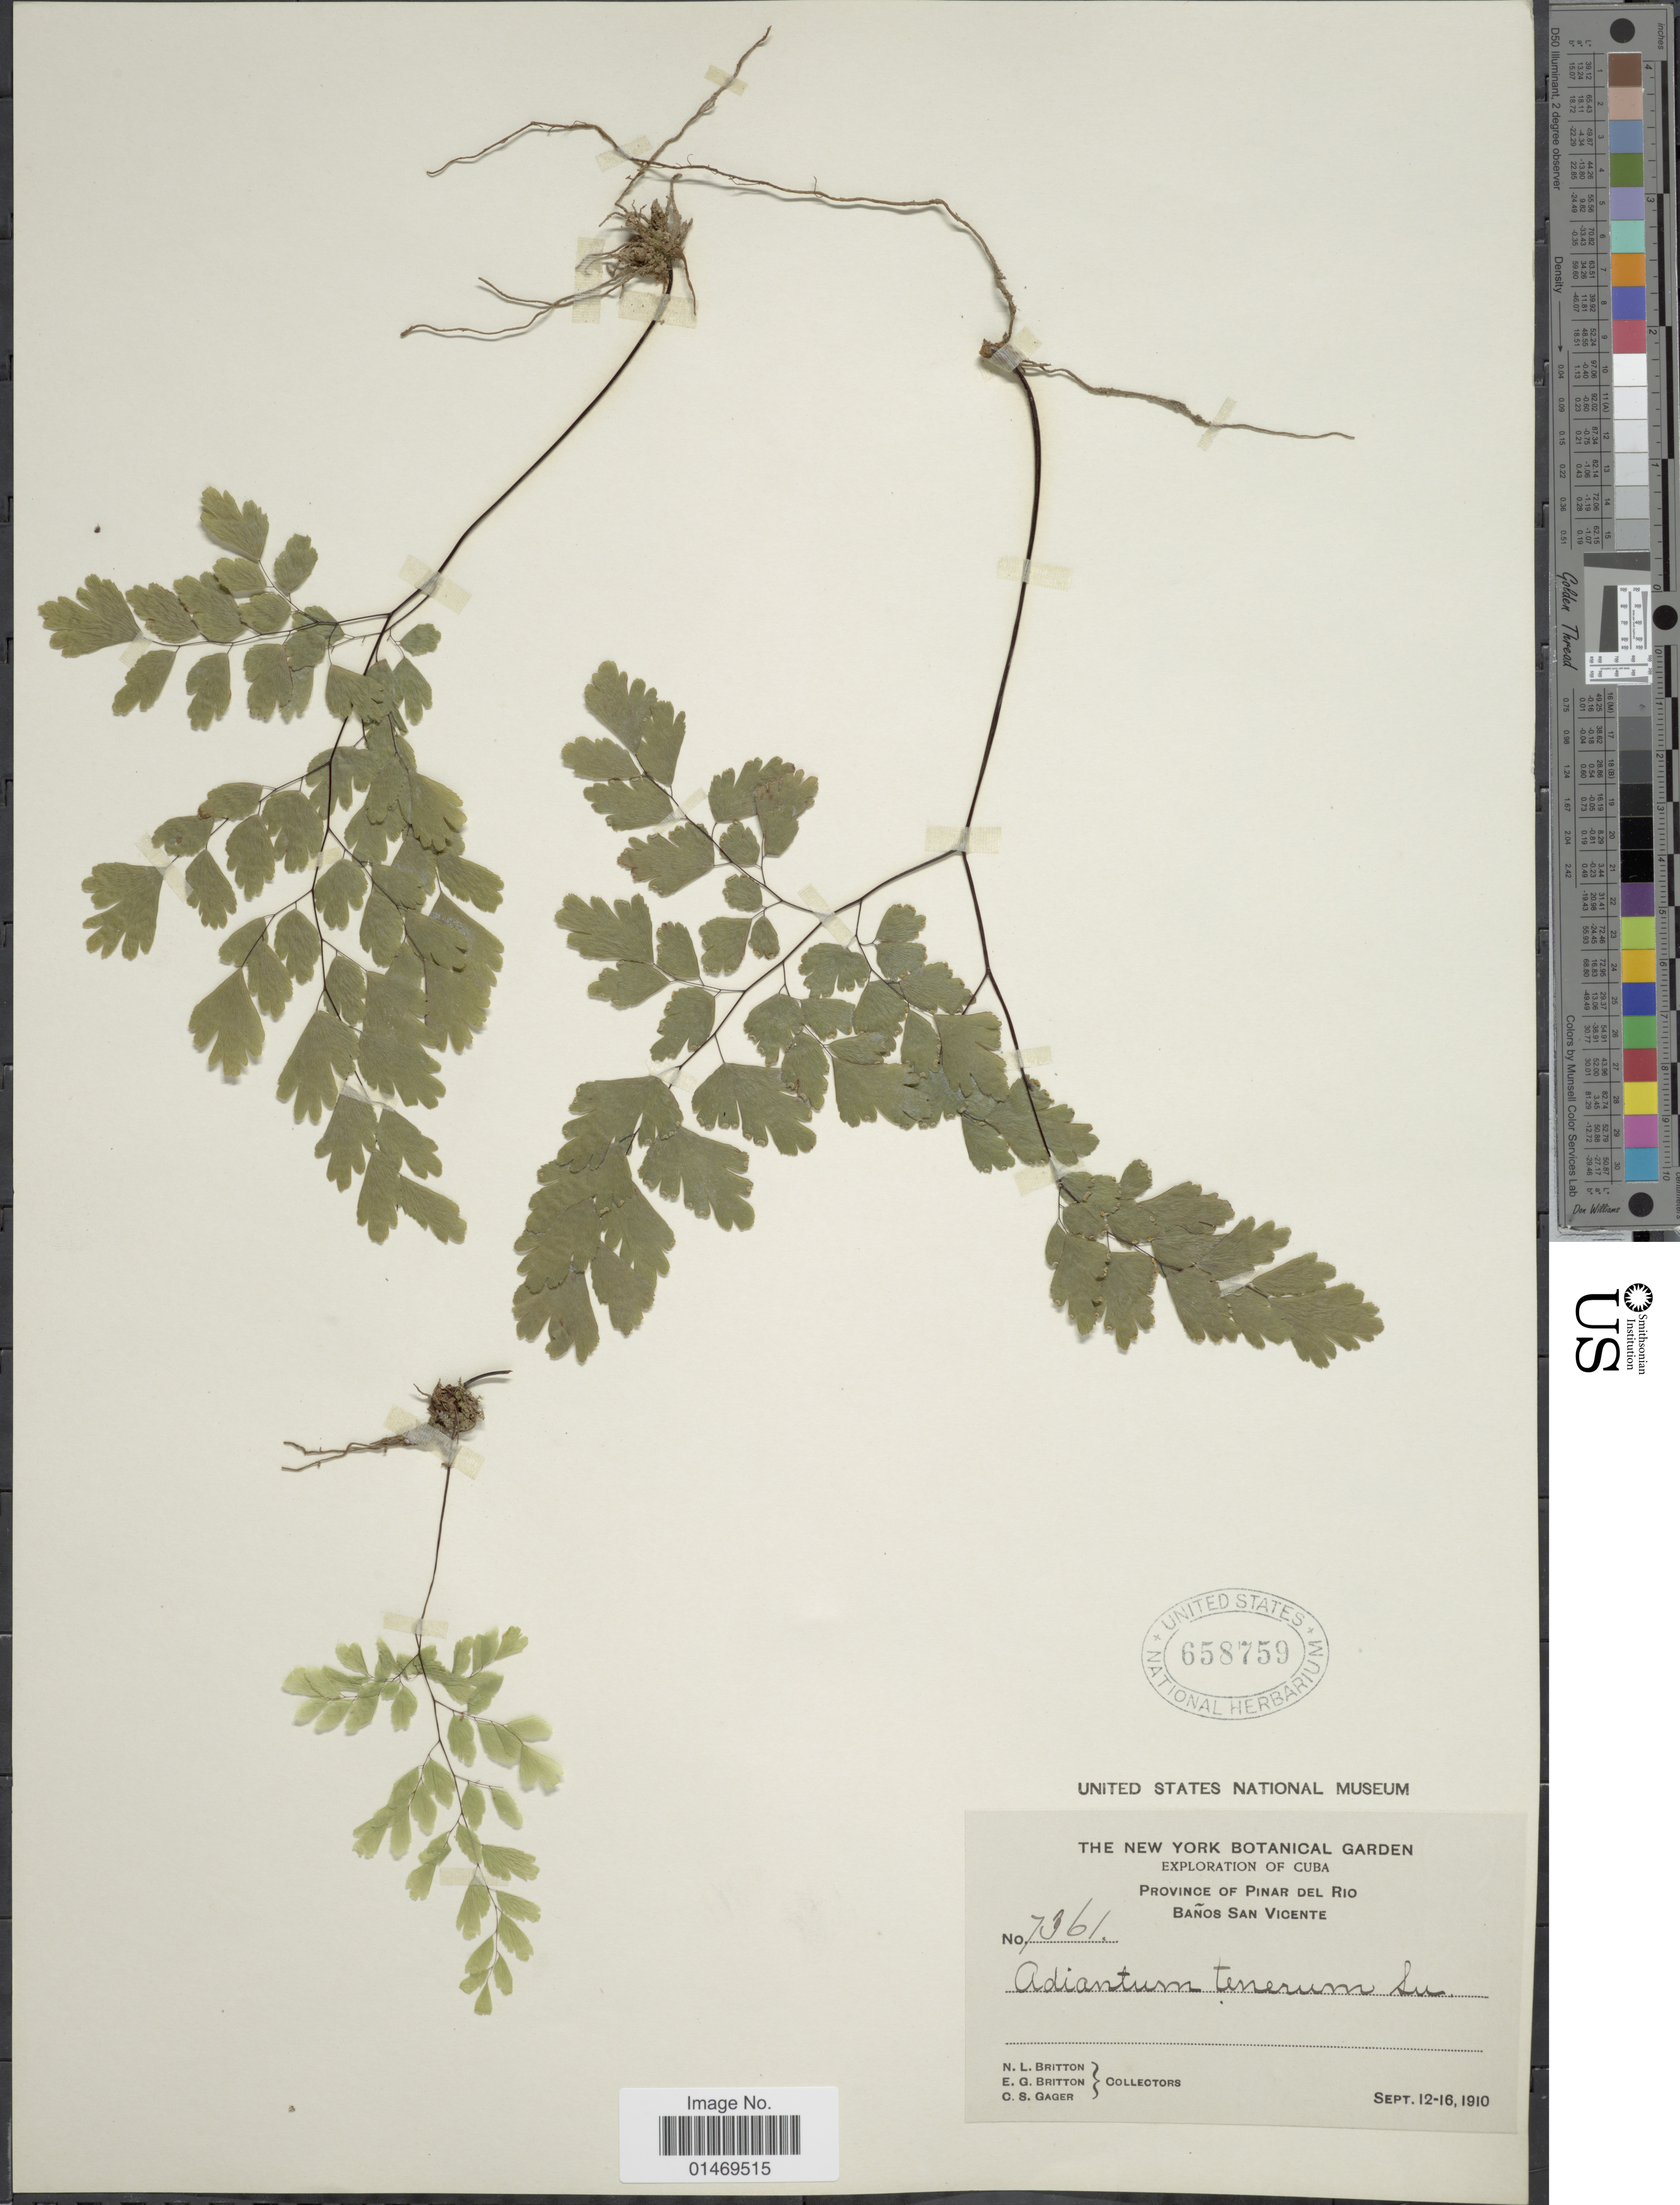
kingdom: Plantae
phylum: Tracheophyta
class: Polypodiopsida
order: Polypodiales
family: Pteridaceae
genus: Adiantum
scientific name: Adiantum tenerum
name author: Sw.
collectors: N. Britton, E. G. Britton & C. Gager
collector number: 7361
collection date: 1910-09-12/1910-09-16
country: Cuba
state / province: Pinar del Río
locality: Banos San Vicente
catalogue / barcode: US 658759